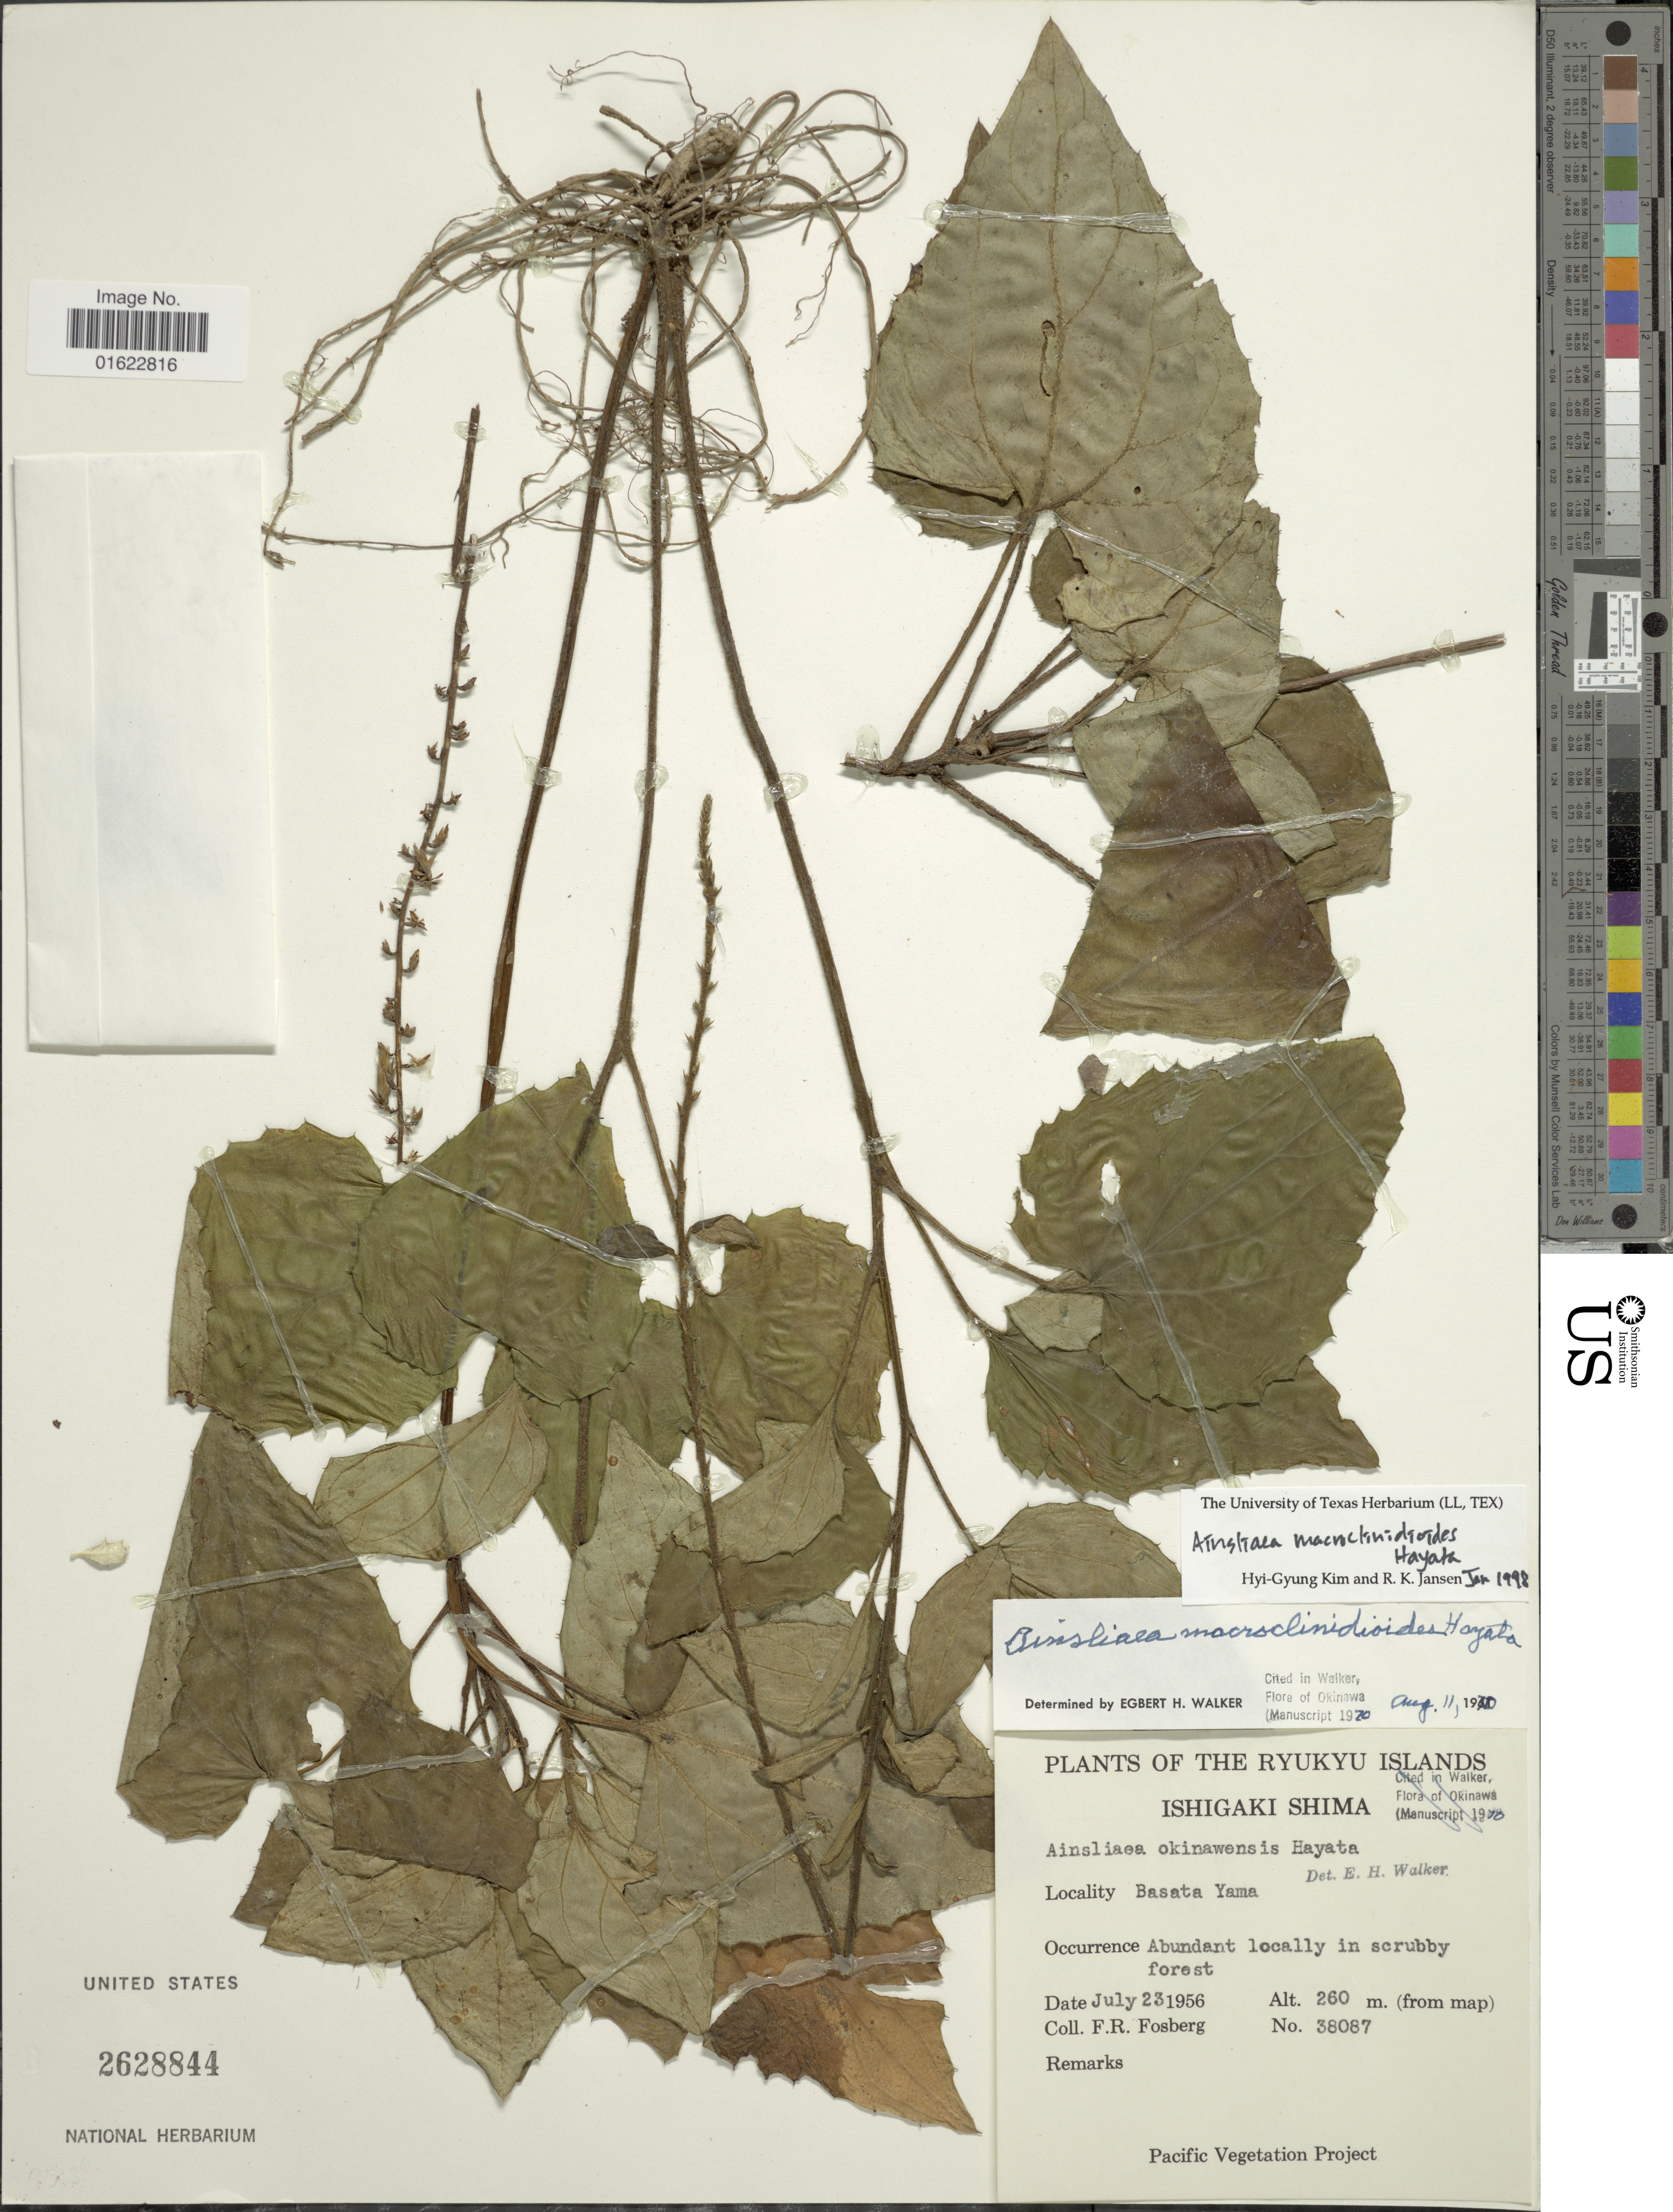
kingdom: Plantae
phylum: Tracheophyta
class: Magnoliopsida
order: Asterales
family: Asteraceae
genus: Ainsliaea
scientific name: Ainsliaea macroclinidioides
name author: Hayata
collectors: F. R. Fosberg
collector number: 38087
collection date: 1956-07-23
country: Japan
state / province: Okinawa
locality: Rykyu Islands, Ishigaki Shima, Basata Yama.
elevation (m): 260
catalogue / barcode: US 2628844